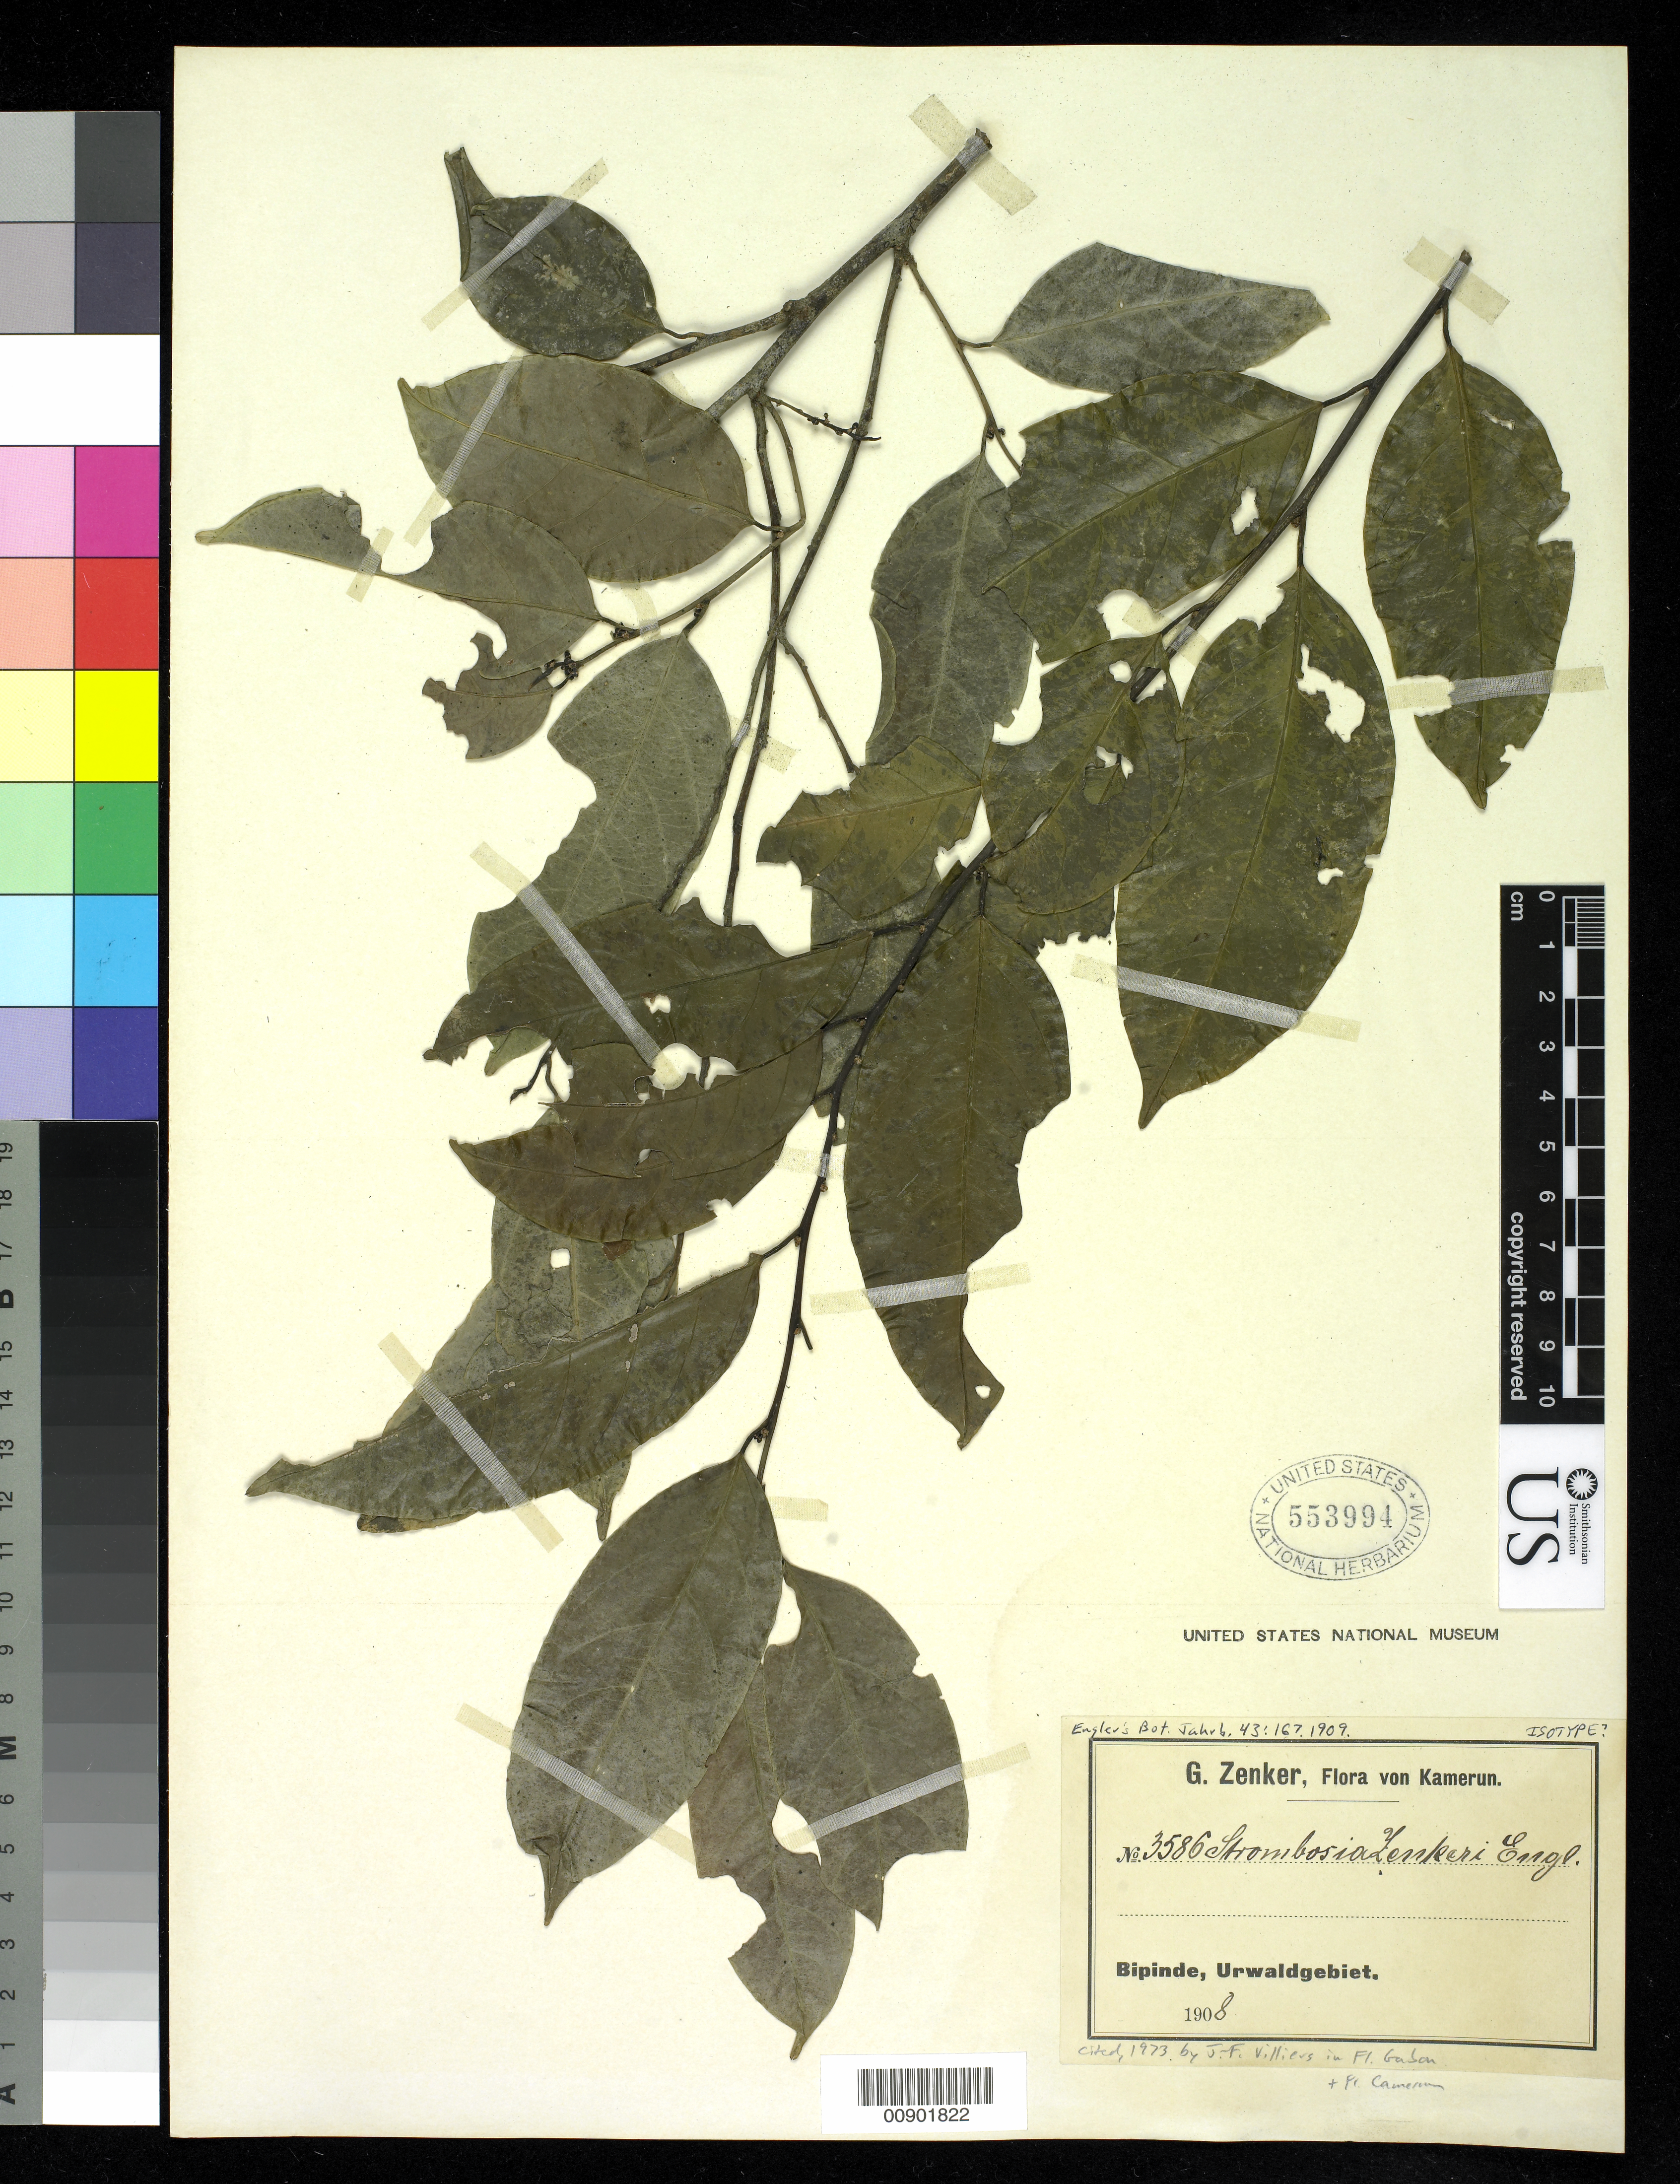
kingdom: Plantae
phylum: Tracheophyta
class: Magnoliopsida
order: Santalales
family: Strombosiaceae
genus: Strombosia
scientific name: Strombosia zenkeri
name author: Engl.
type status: Possible Type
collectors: G. A. Zenker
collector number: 3586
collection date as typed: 1908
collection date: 1908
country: Cameroon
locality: Bipinde, Urwaldgebiet.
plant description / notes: Cited 1973 by J.-F. Villiers in Fl. Gabon & Fl. Cameroun.; Protologue cites collection date of December 1907; date on this specimen is 1908.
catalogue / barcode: US 553994